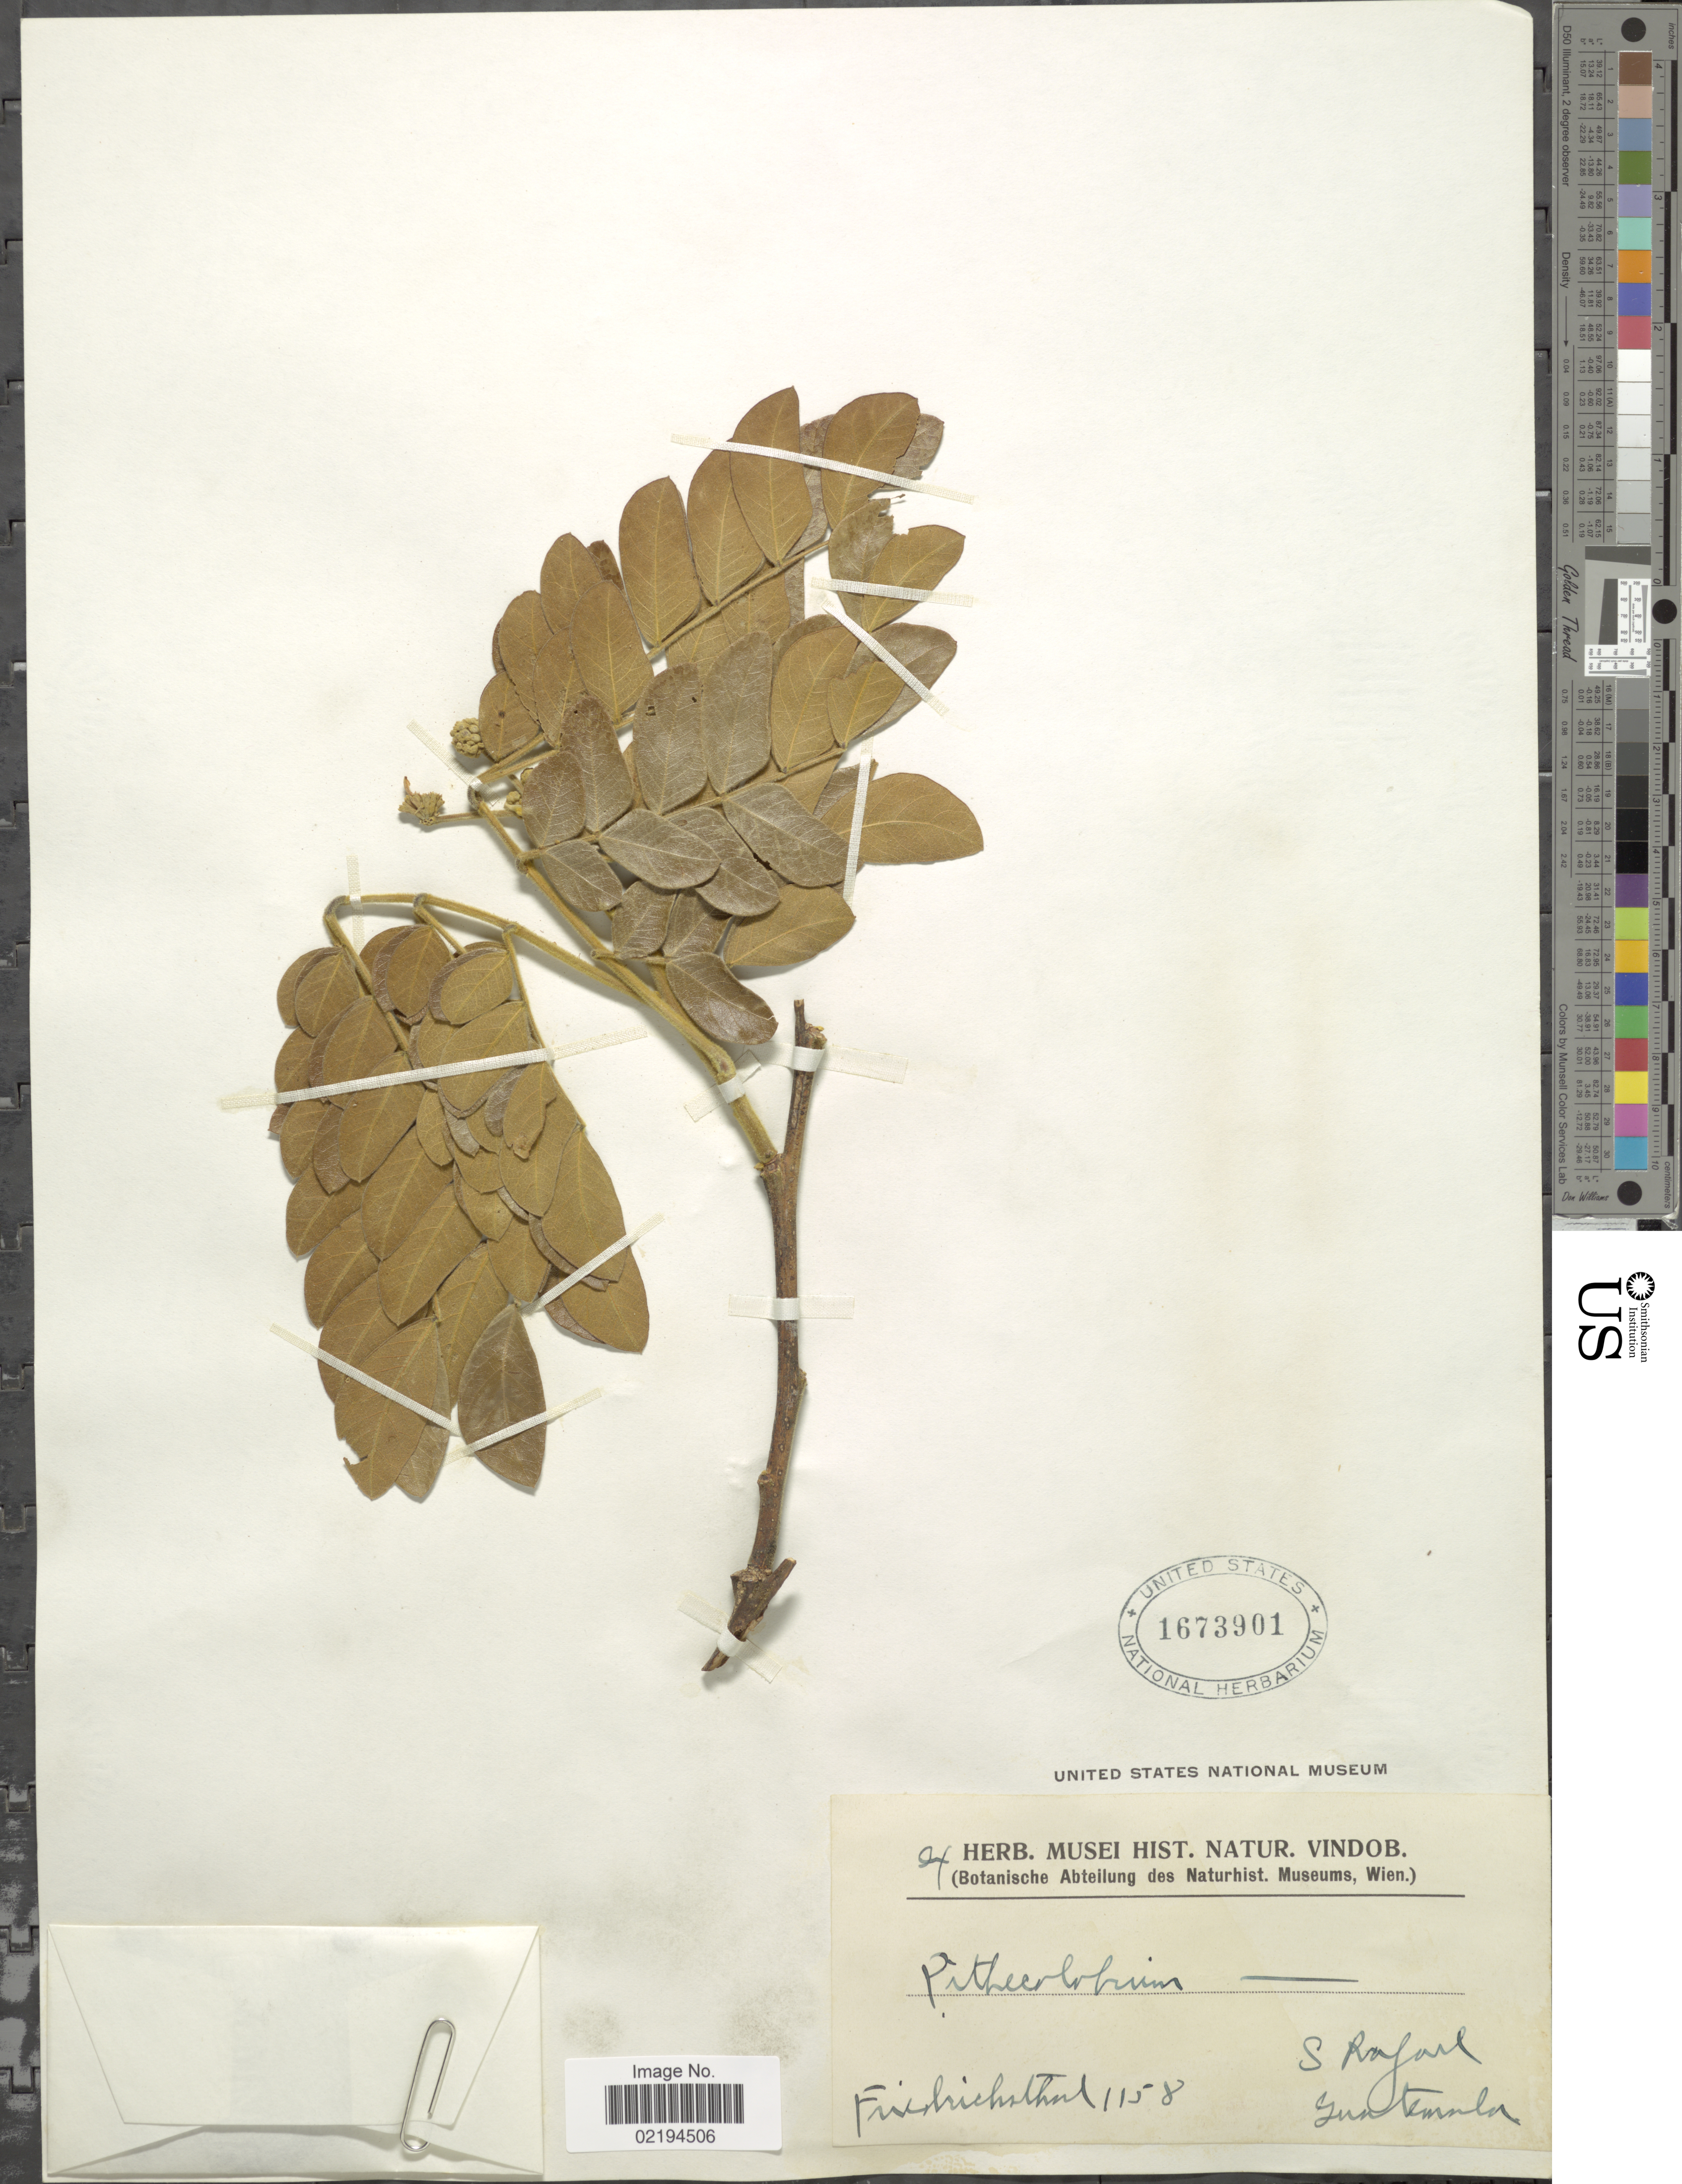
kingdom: Plantae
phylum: Tracheophyta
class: Magnoliopsida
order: Fabales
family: Fabaceae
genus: Samanea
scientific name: Samanea saman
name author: (Jacq.) Merr.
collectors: Friedrichsthal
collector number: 1158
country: Guatemala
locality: S. Rafael.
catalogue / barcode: US 1673901